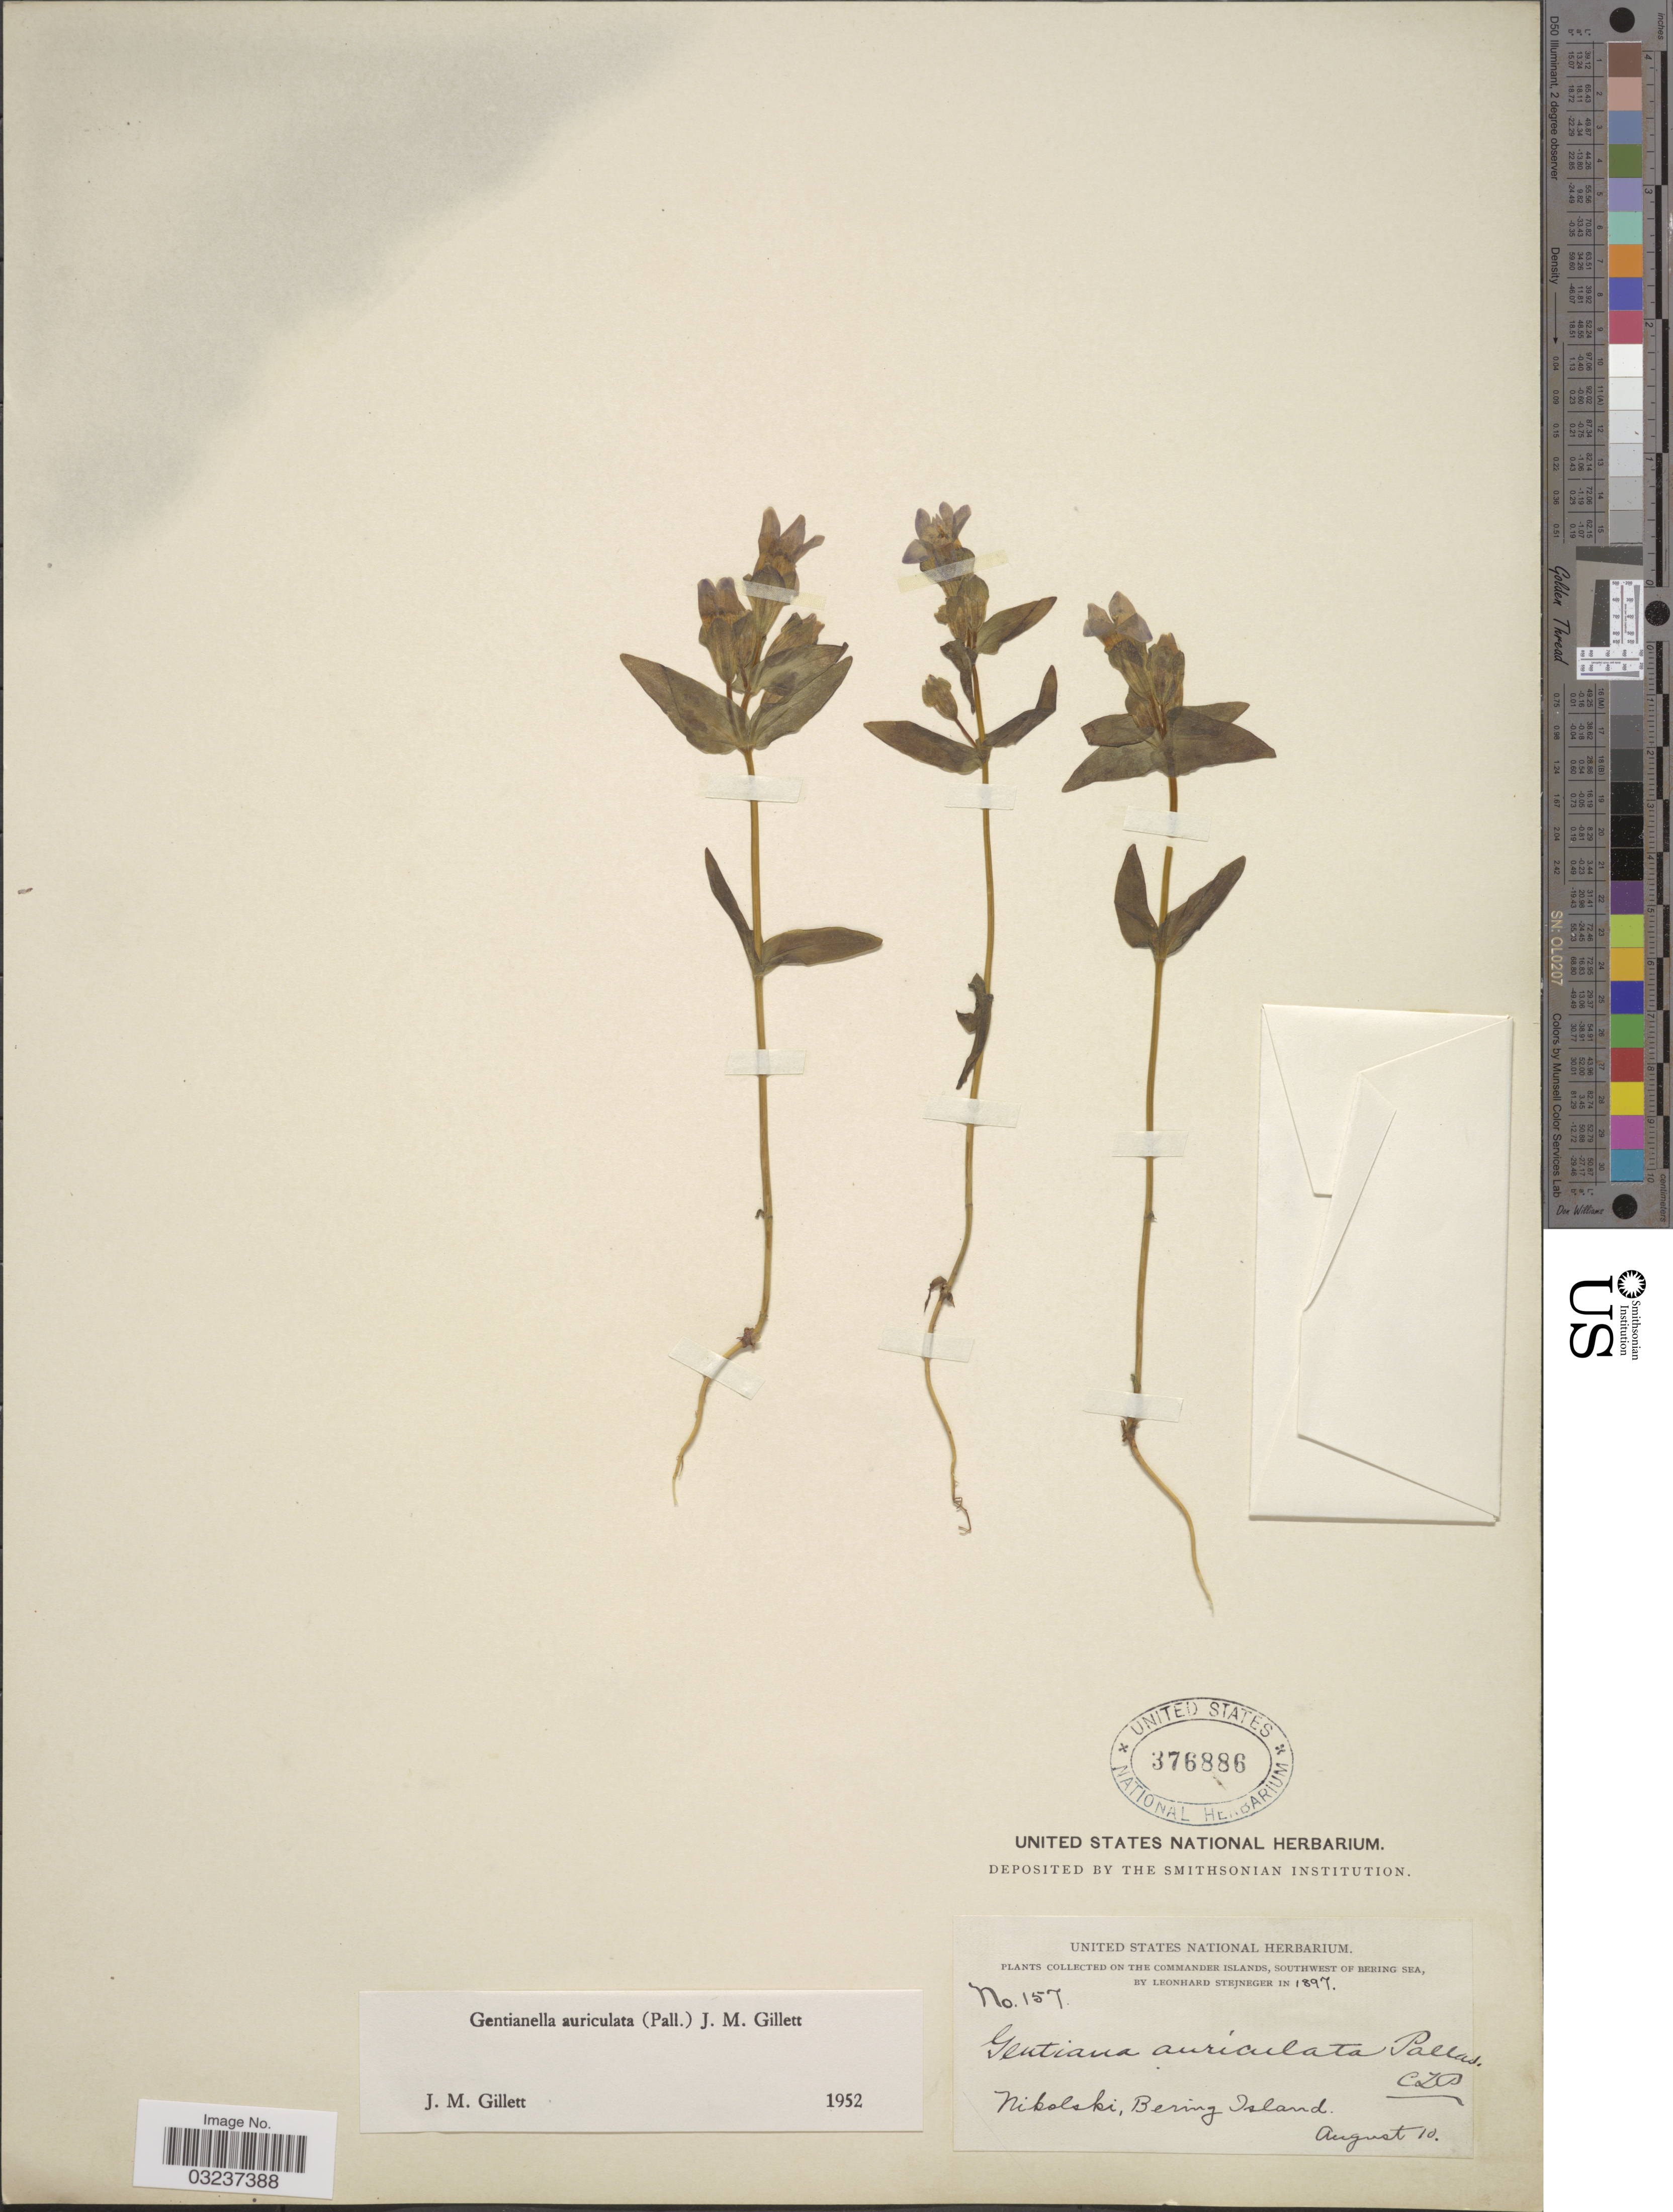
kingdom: Plantae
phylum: Tracheophyta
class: Magnoliopsida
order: Gentianales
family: Gentianaceae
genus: Gentianella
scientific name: Gentianella auriculata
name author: (Pall.) J.M. Gillett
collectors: L. Stejneger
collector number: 157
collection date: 1897-08-10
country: Russian Federation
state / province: Kamchatka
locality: On the Commander Islands, southwest of Bering Sea. Nikolski, Bering Island.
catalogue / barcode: US 376886